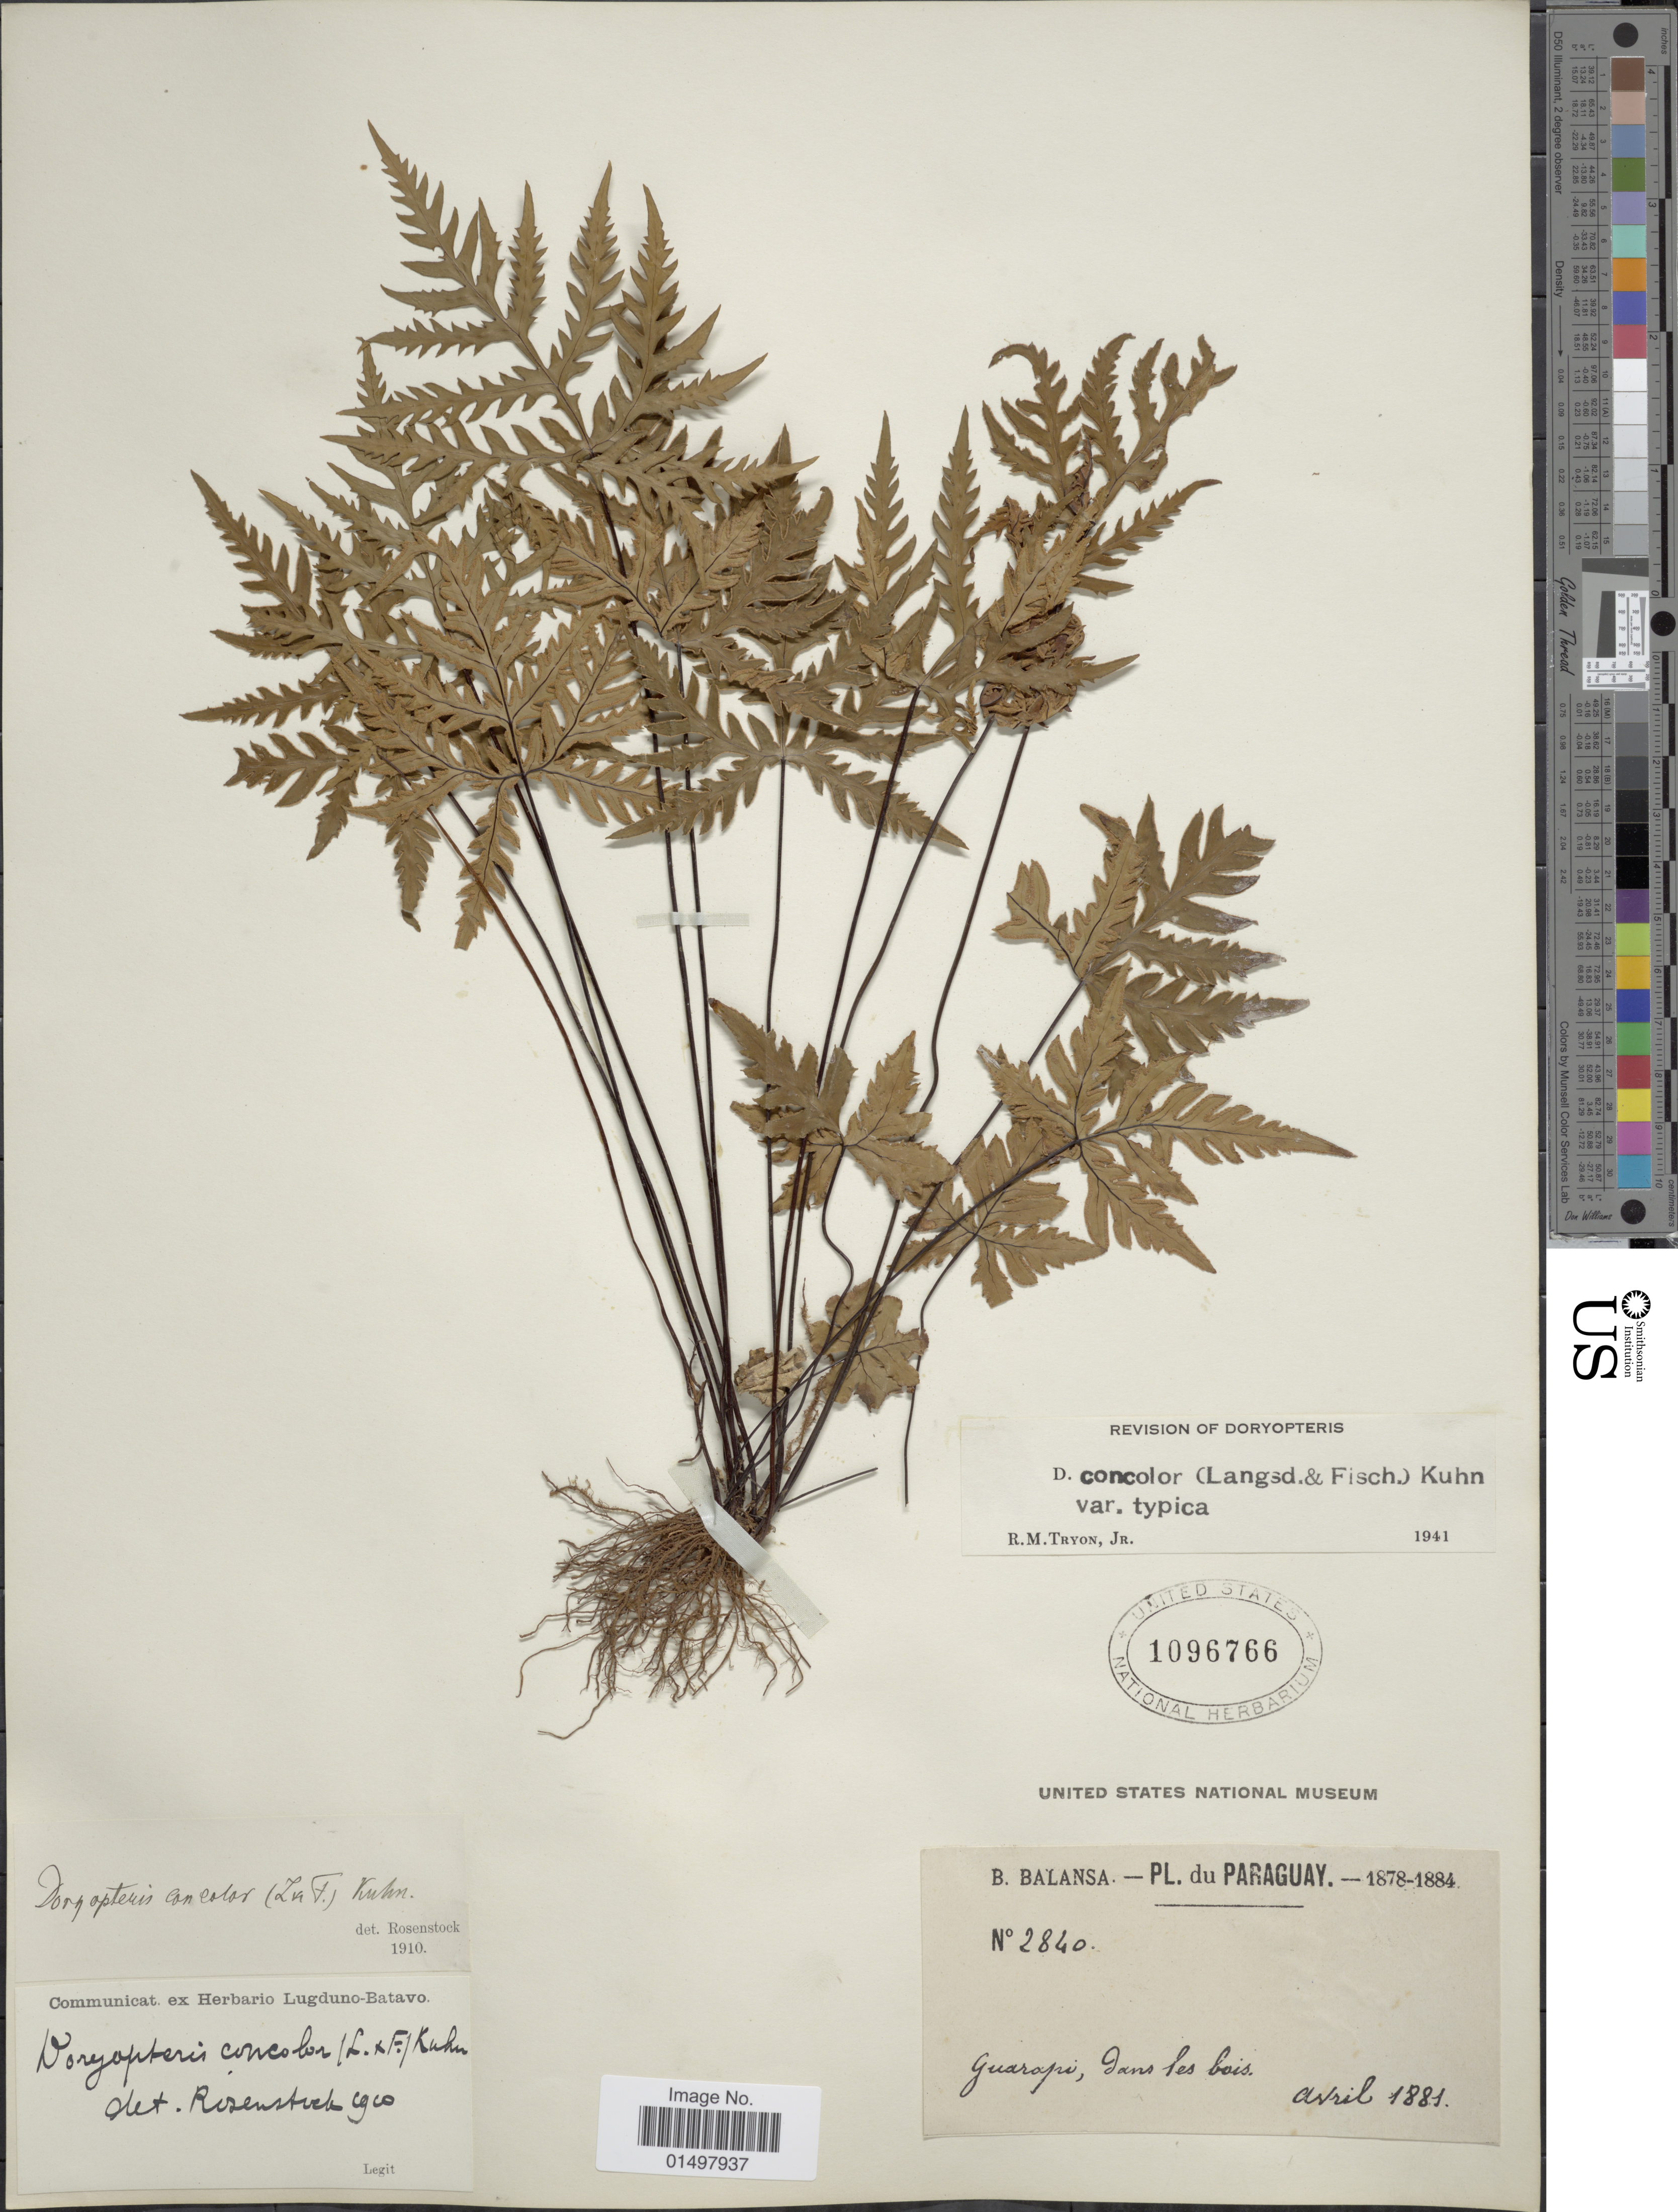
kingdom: Plantae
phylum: Tracheophyta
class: Polypodiopsida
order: Polypodiales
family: Pteridaceae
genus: Doryopteris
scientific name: Doryopteris concolor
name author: (Langsd. & Fisch.) Kuhn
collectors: B. Balansa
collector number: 2840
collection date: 1881-04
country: Paraguay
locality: Guarapi, dans les bois.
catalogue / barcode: US 1096766